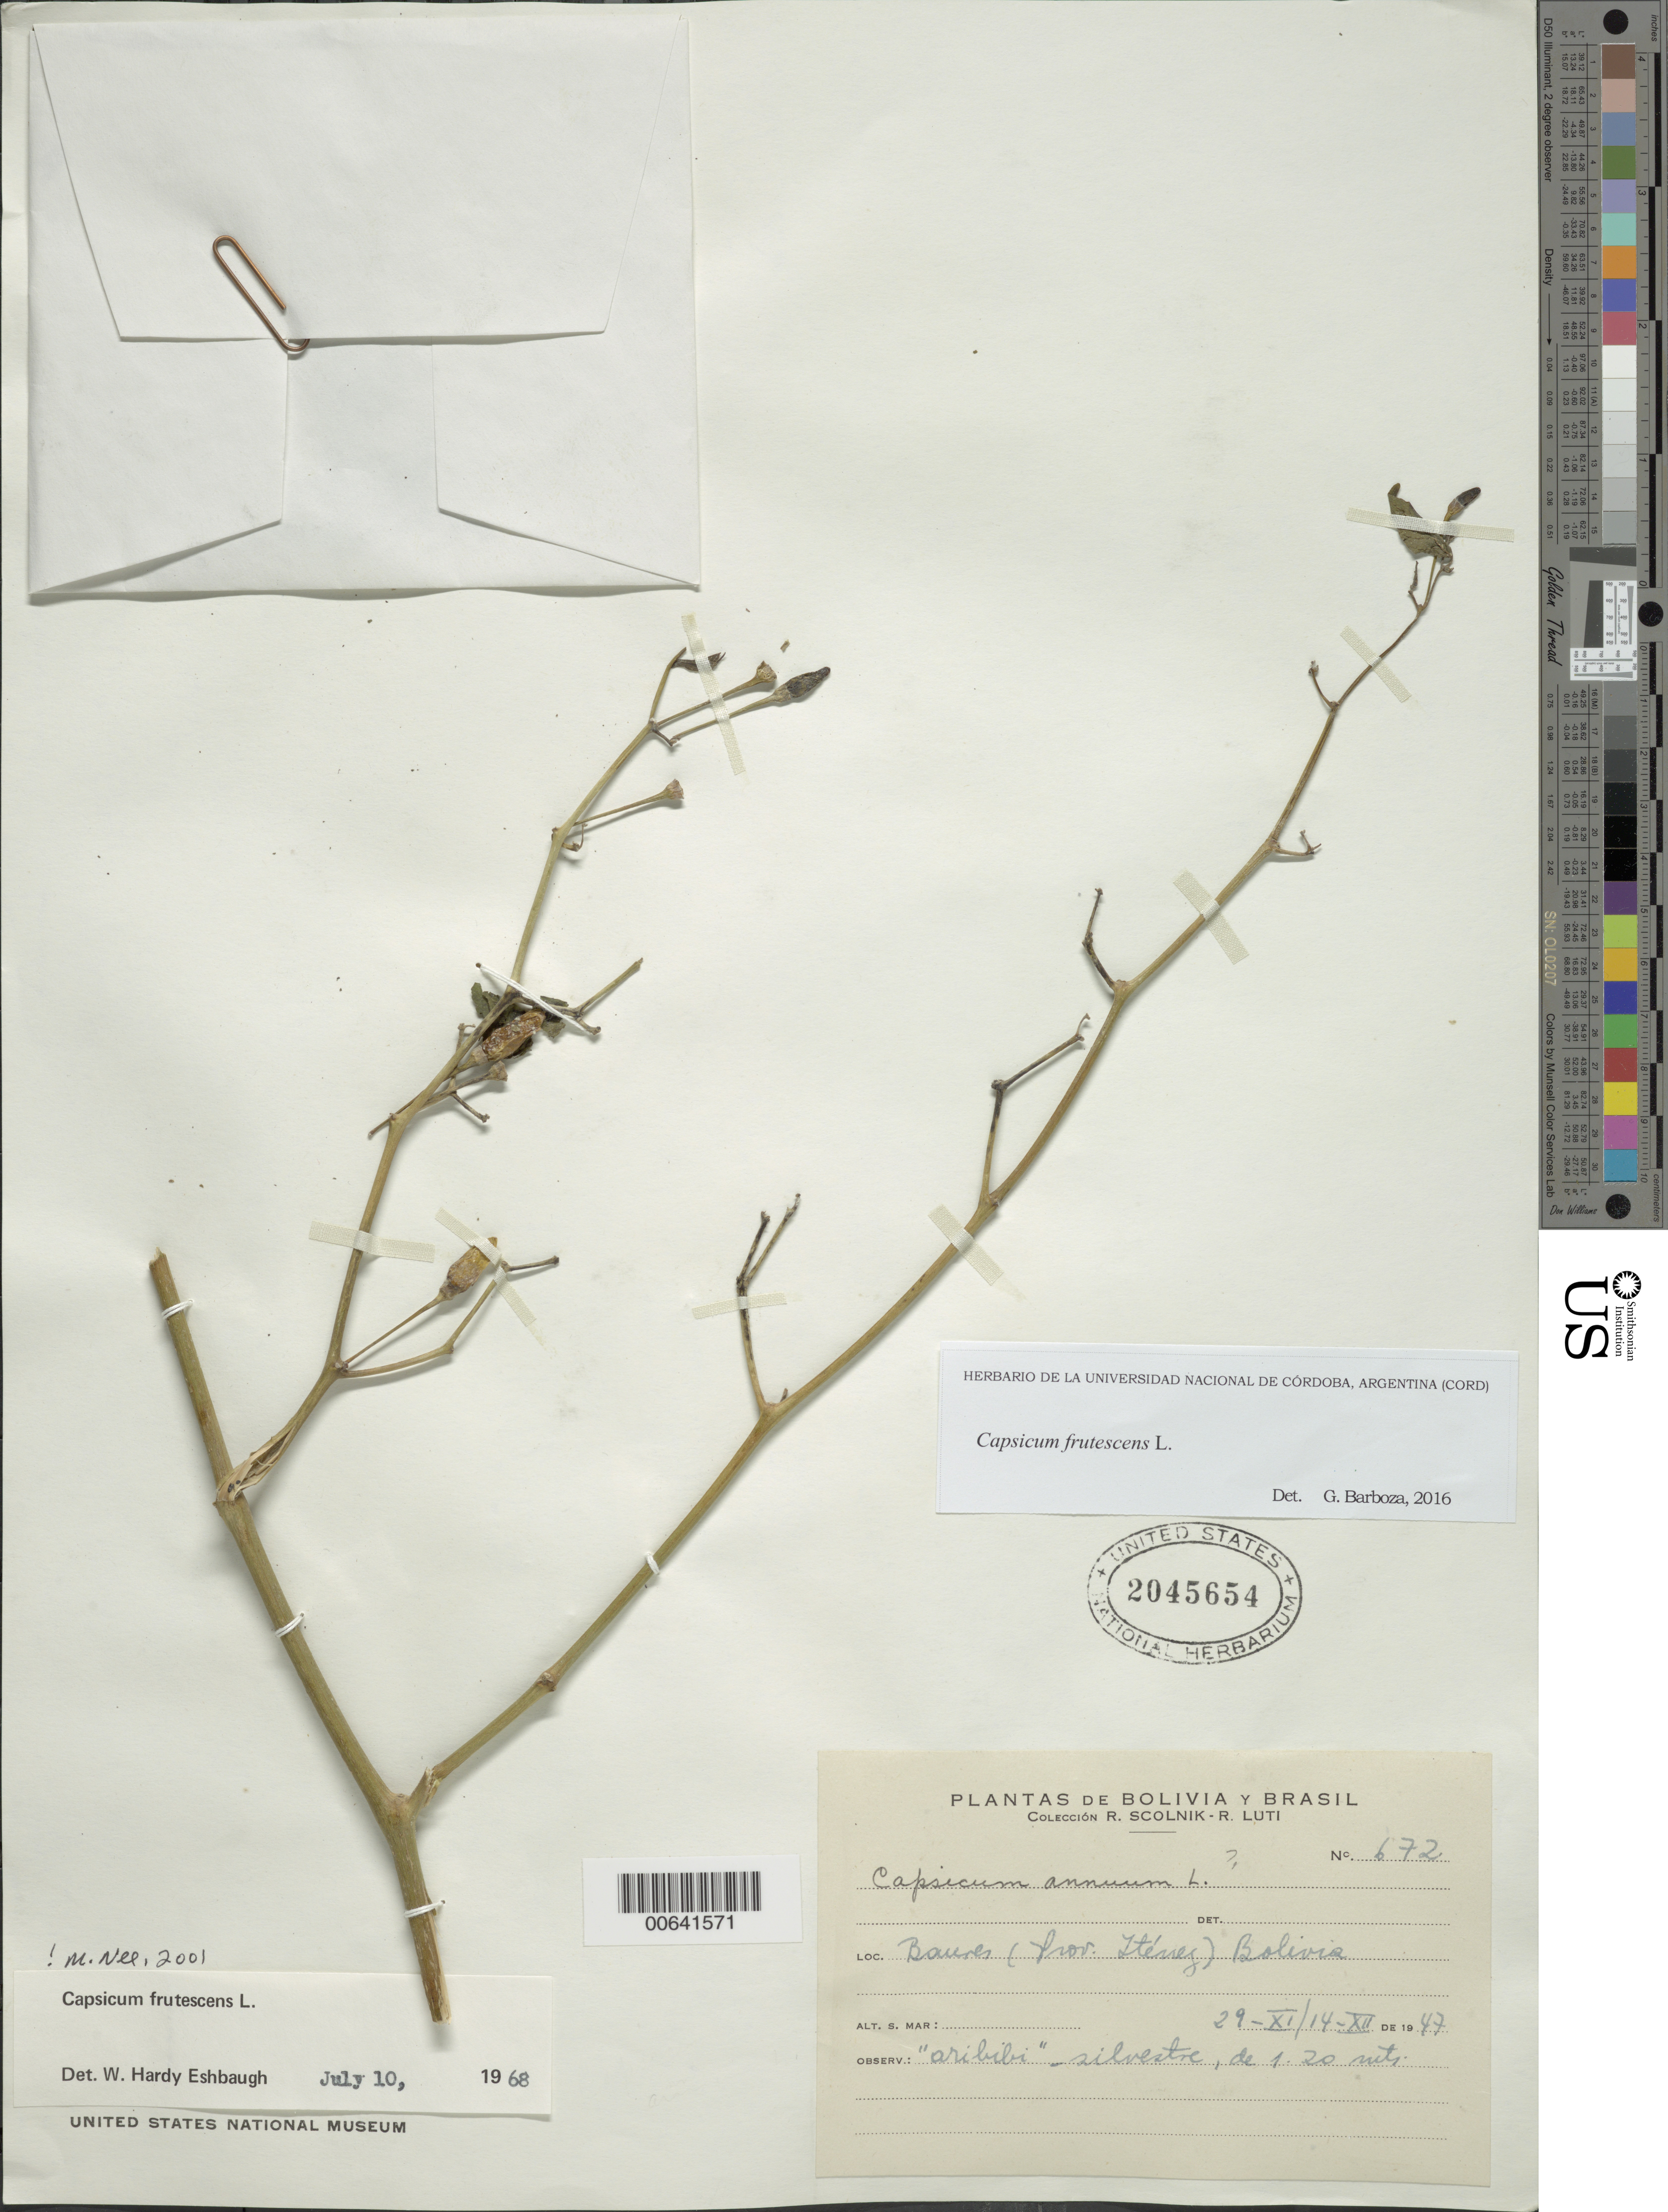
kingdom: Plantae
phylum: Tracheophyta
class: Magnoliopsida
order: Solanales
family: Solanaceae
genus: Capsicum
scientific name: Capsicum frutescens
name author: L.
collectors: R. Scolnik & R. Luti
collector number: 672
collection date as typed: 01 Dec 1947 or 12 Jan 1947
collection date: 1947-01-12 or 1947-12-01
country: Bolivia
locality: Iténez. Loc.de Baures. Bolivia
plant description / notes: Common name: Aribibi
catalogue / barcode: US 2045654